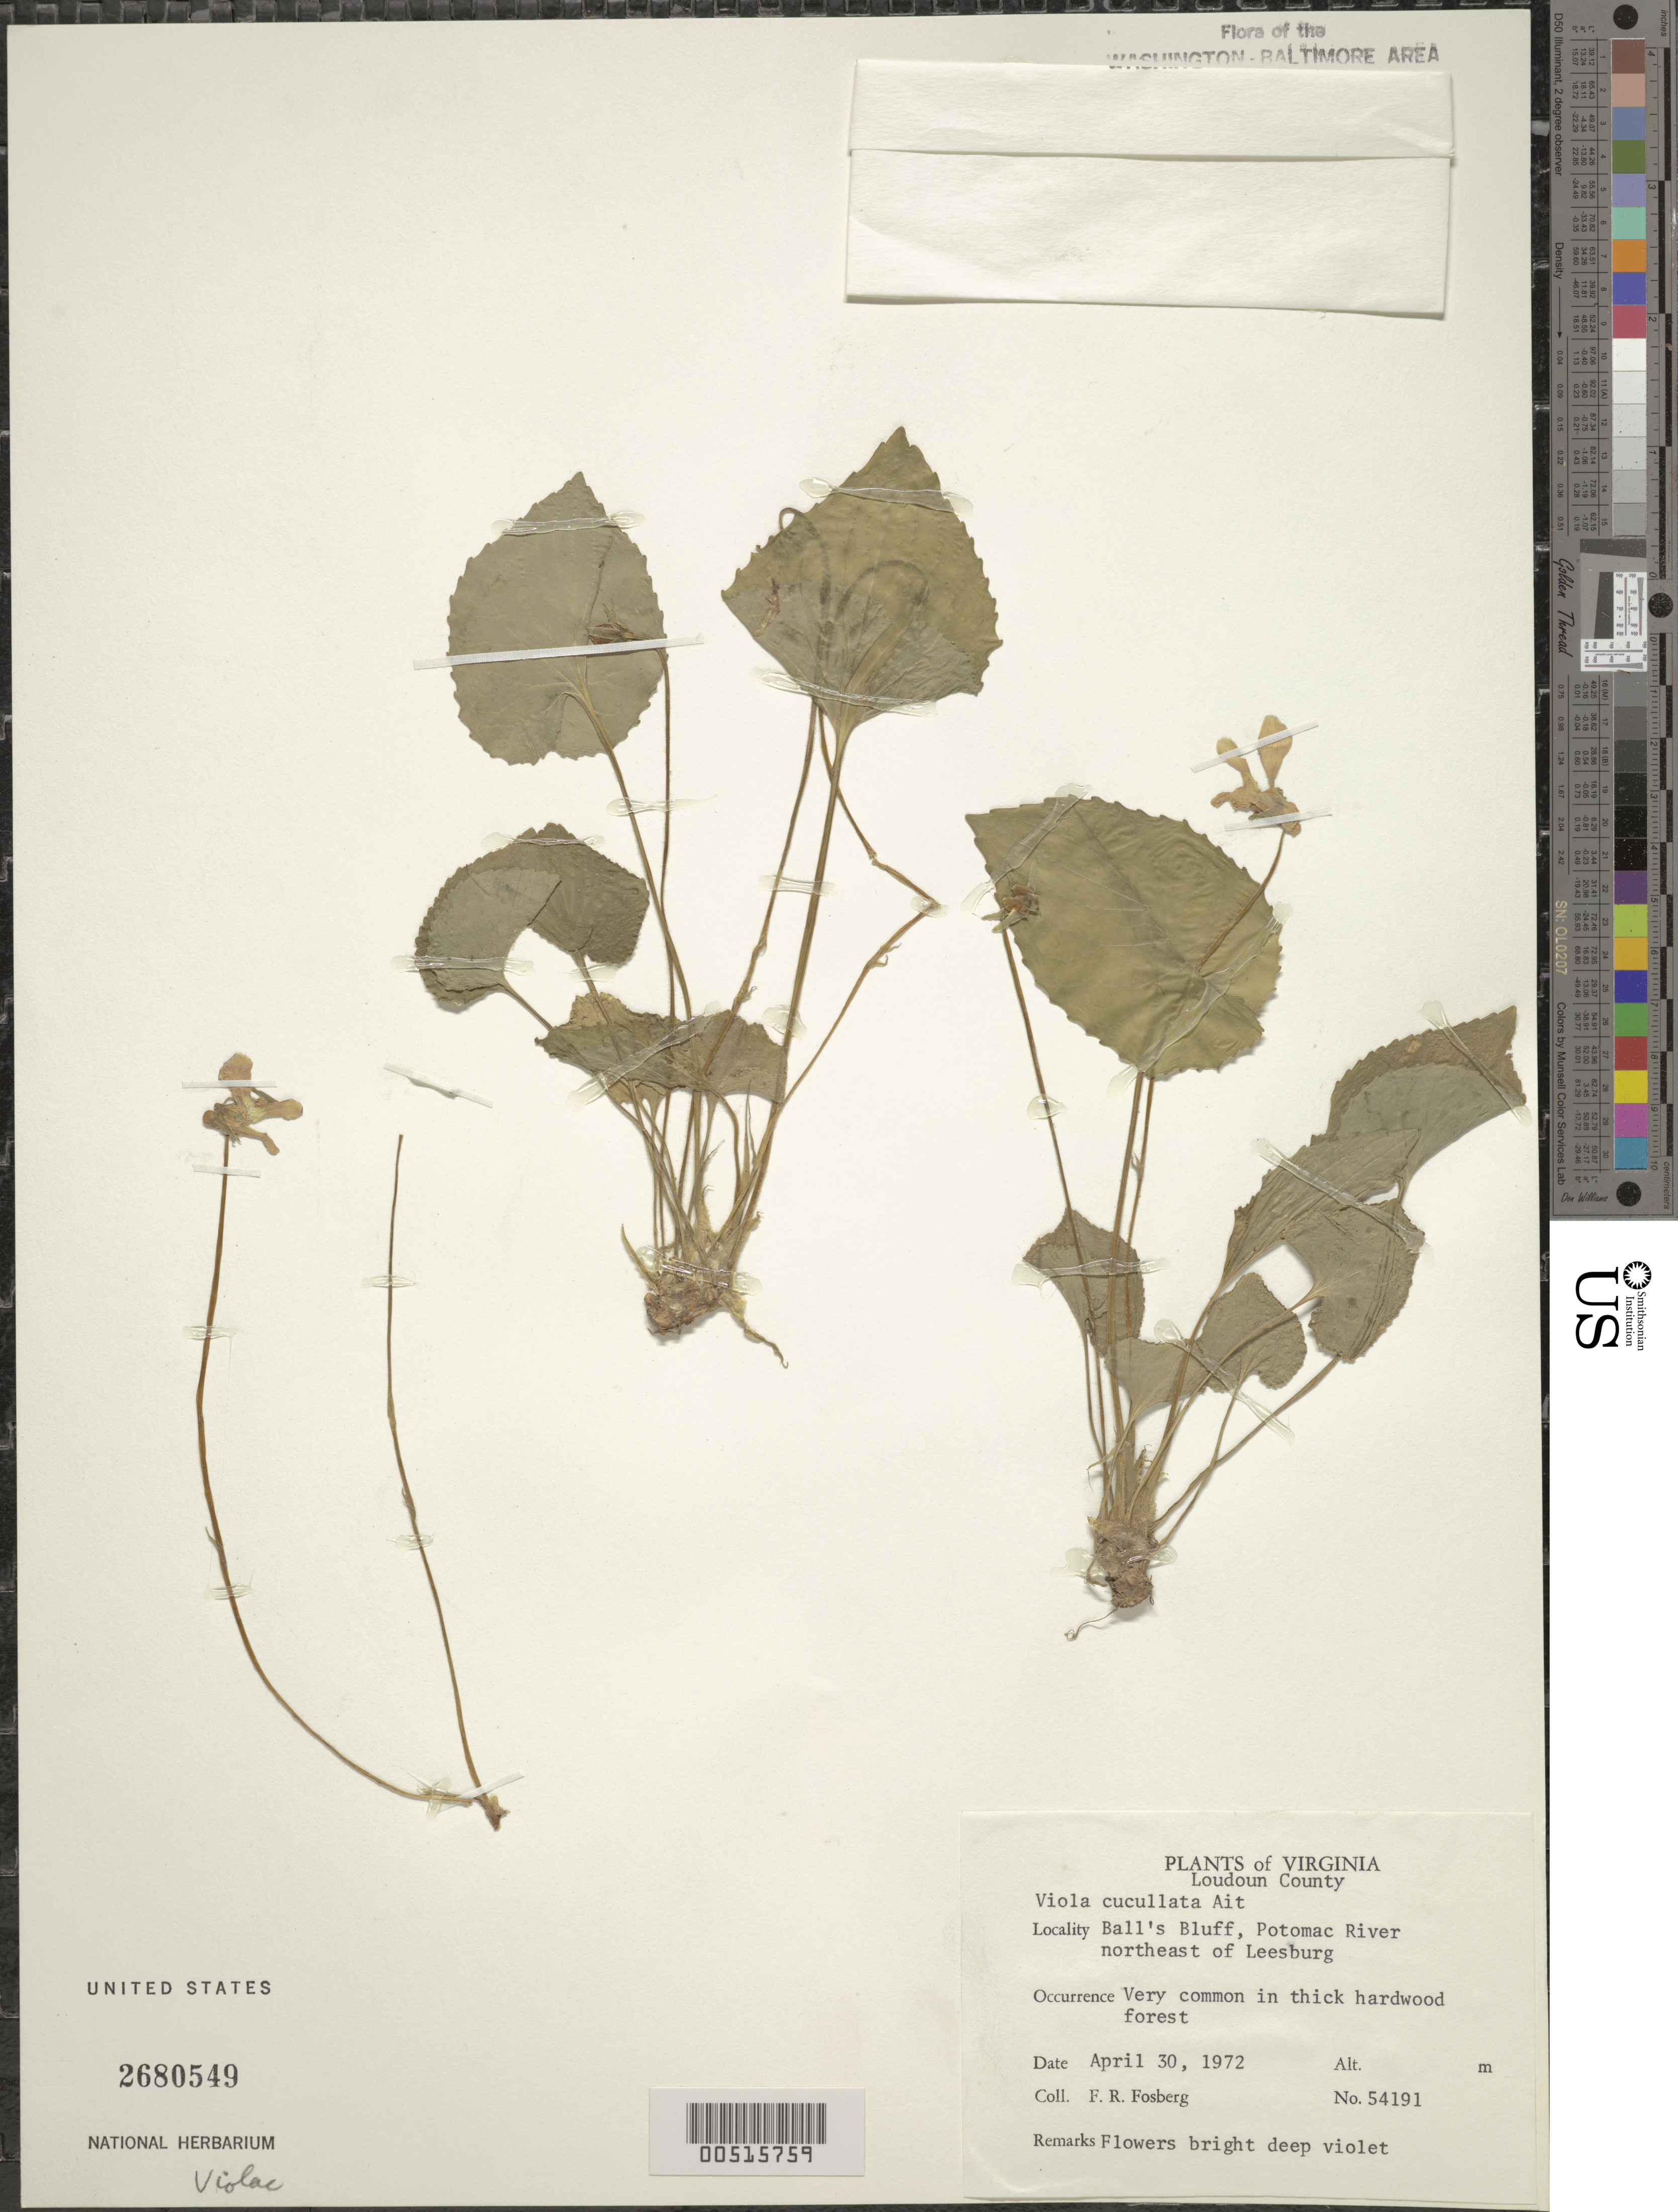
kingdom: Plantae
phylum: Tracheophyta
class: Magnoliopsida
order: Malpighiales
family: Violaceae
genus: Viola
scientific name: Viola cucullata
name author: Aiton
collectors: F. R. Fosberg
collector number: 54191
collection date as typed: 30 Apr 1972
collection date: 1972-04-30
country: United States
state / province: Virginia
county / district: Loudoun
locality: Ball's Bluff, Potomac River NE of Leesburg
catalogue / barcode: US 2680549